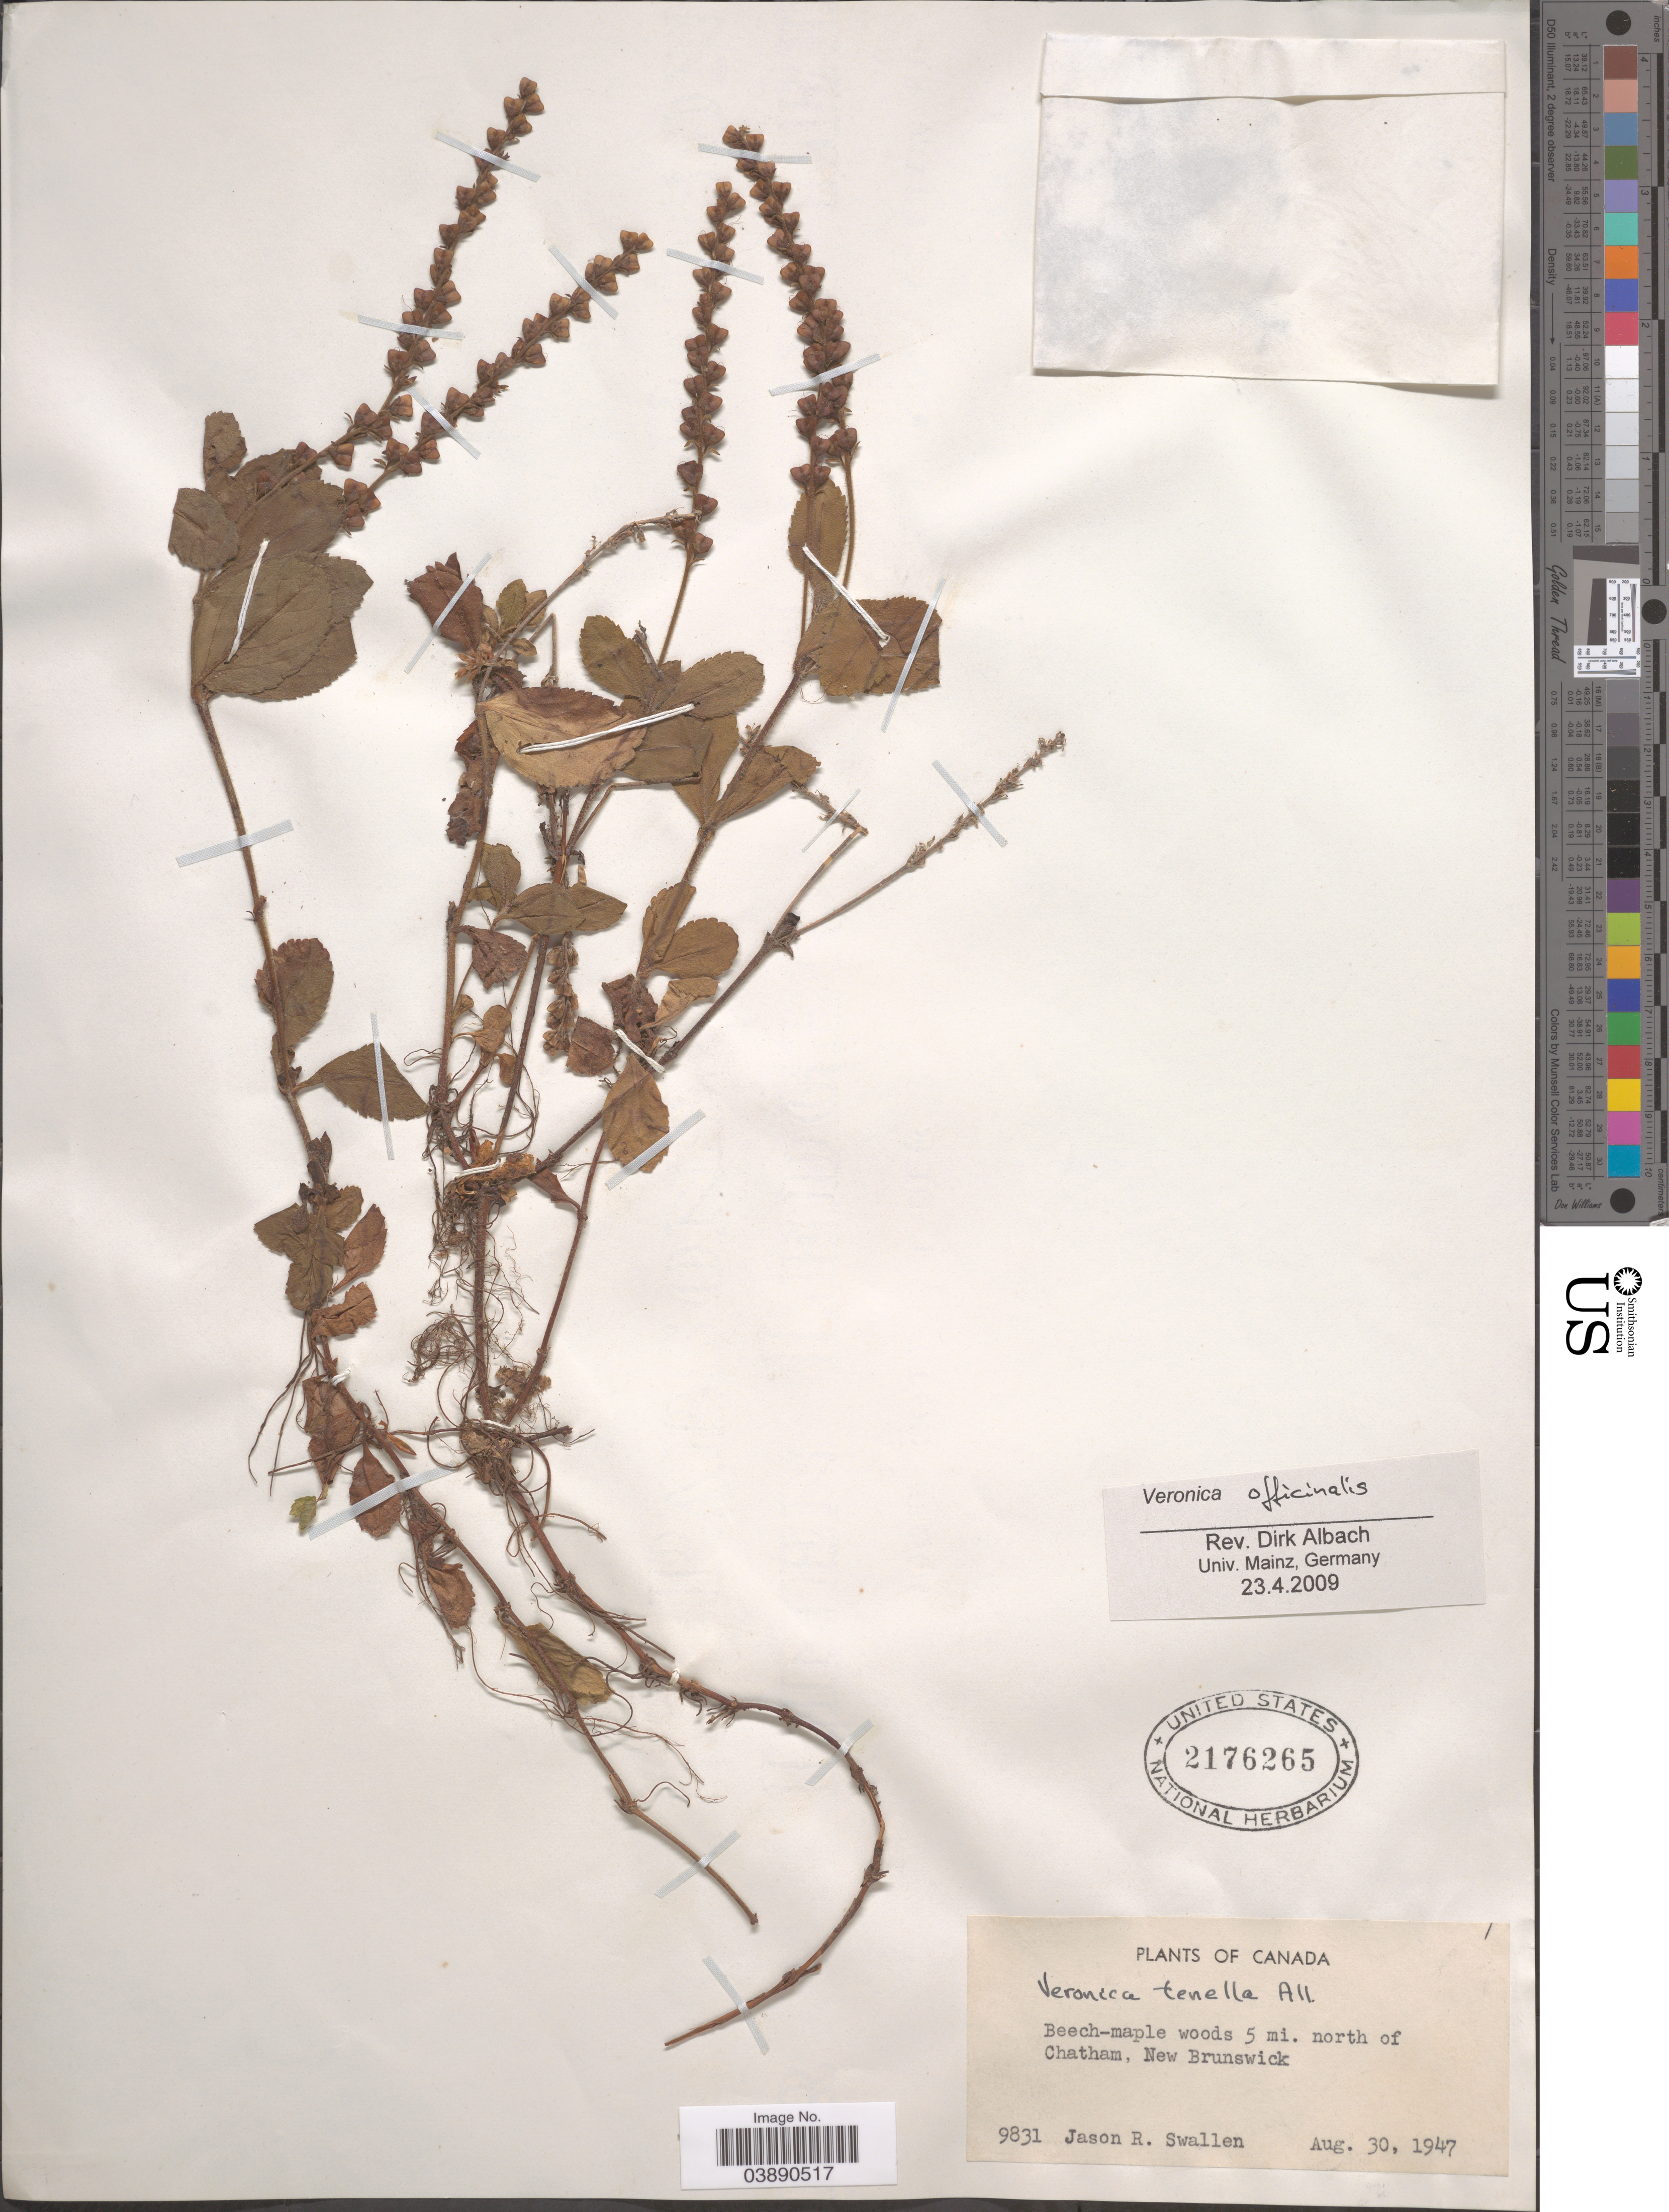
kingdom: Plantae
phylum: Tracheophyta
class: Magnoliopsida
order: Lamiales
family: Plantaginaceae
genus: Veronica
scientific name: Veronica officinalis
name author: L.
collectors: J. R. Swallen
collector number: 9831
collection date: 1947-08-30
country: Canada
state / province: New Brunswick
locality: Beech-maple woods 5 mi. north of Chatham.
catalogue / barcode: US 2176265